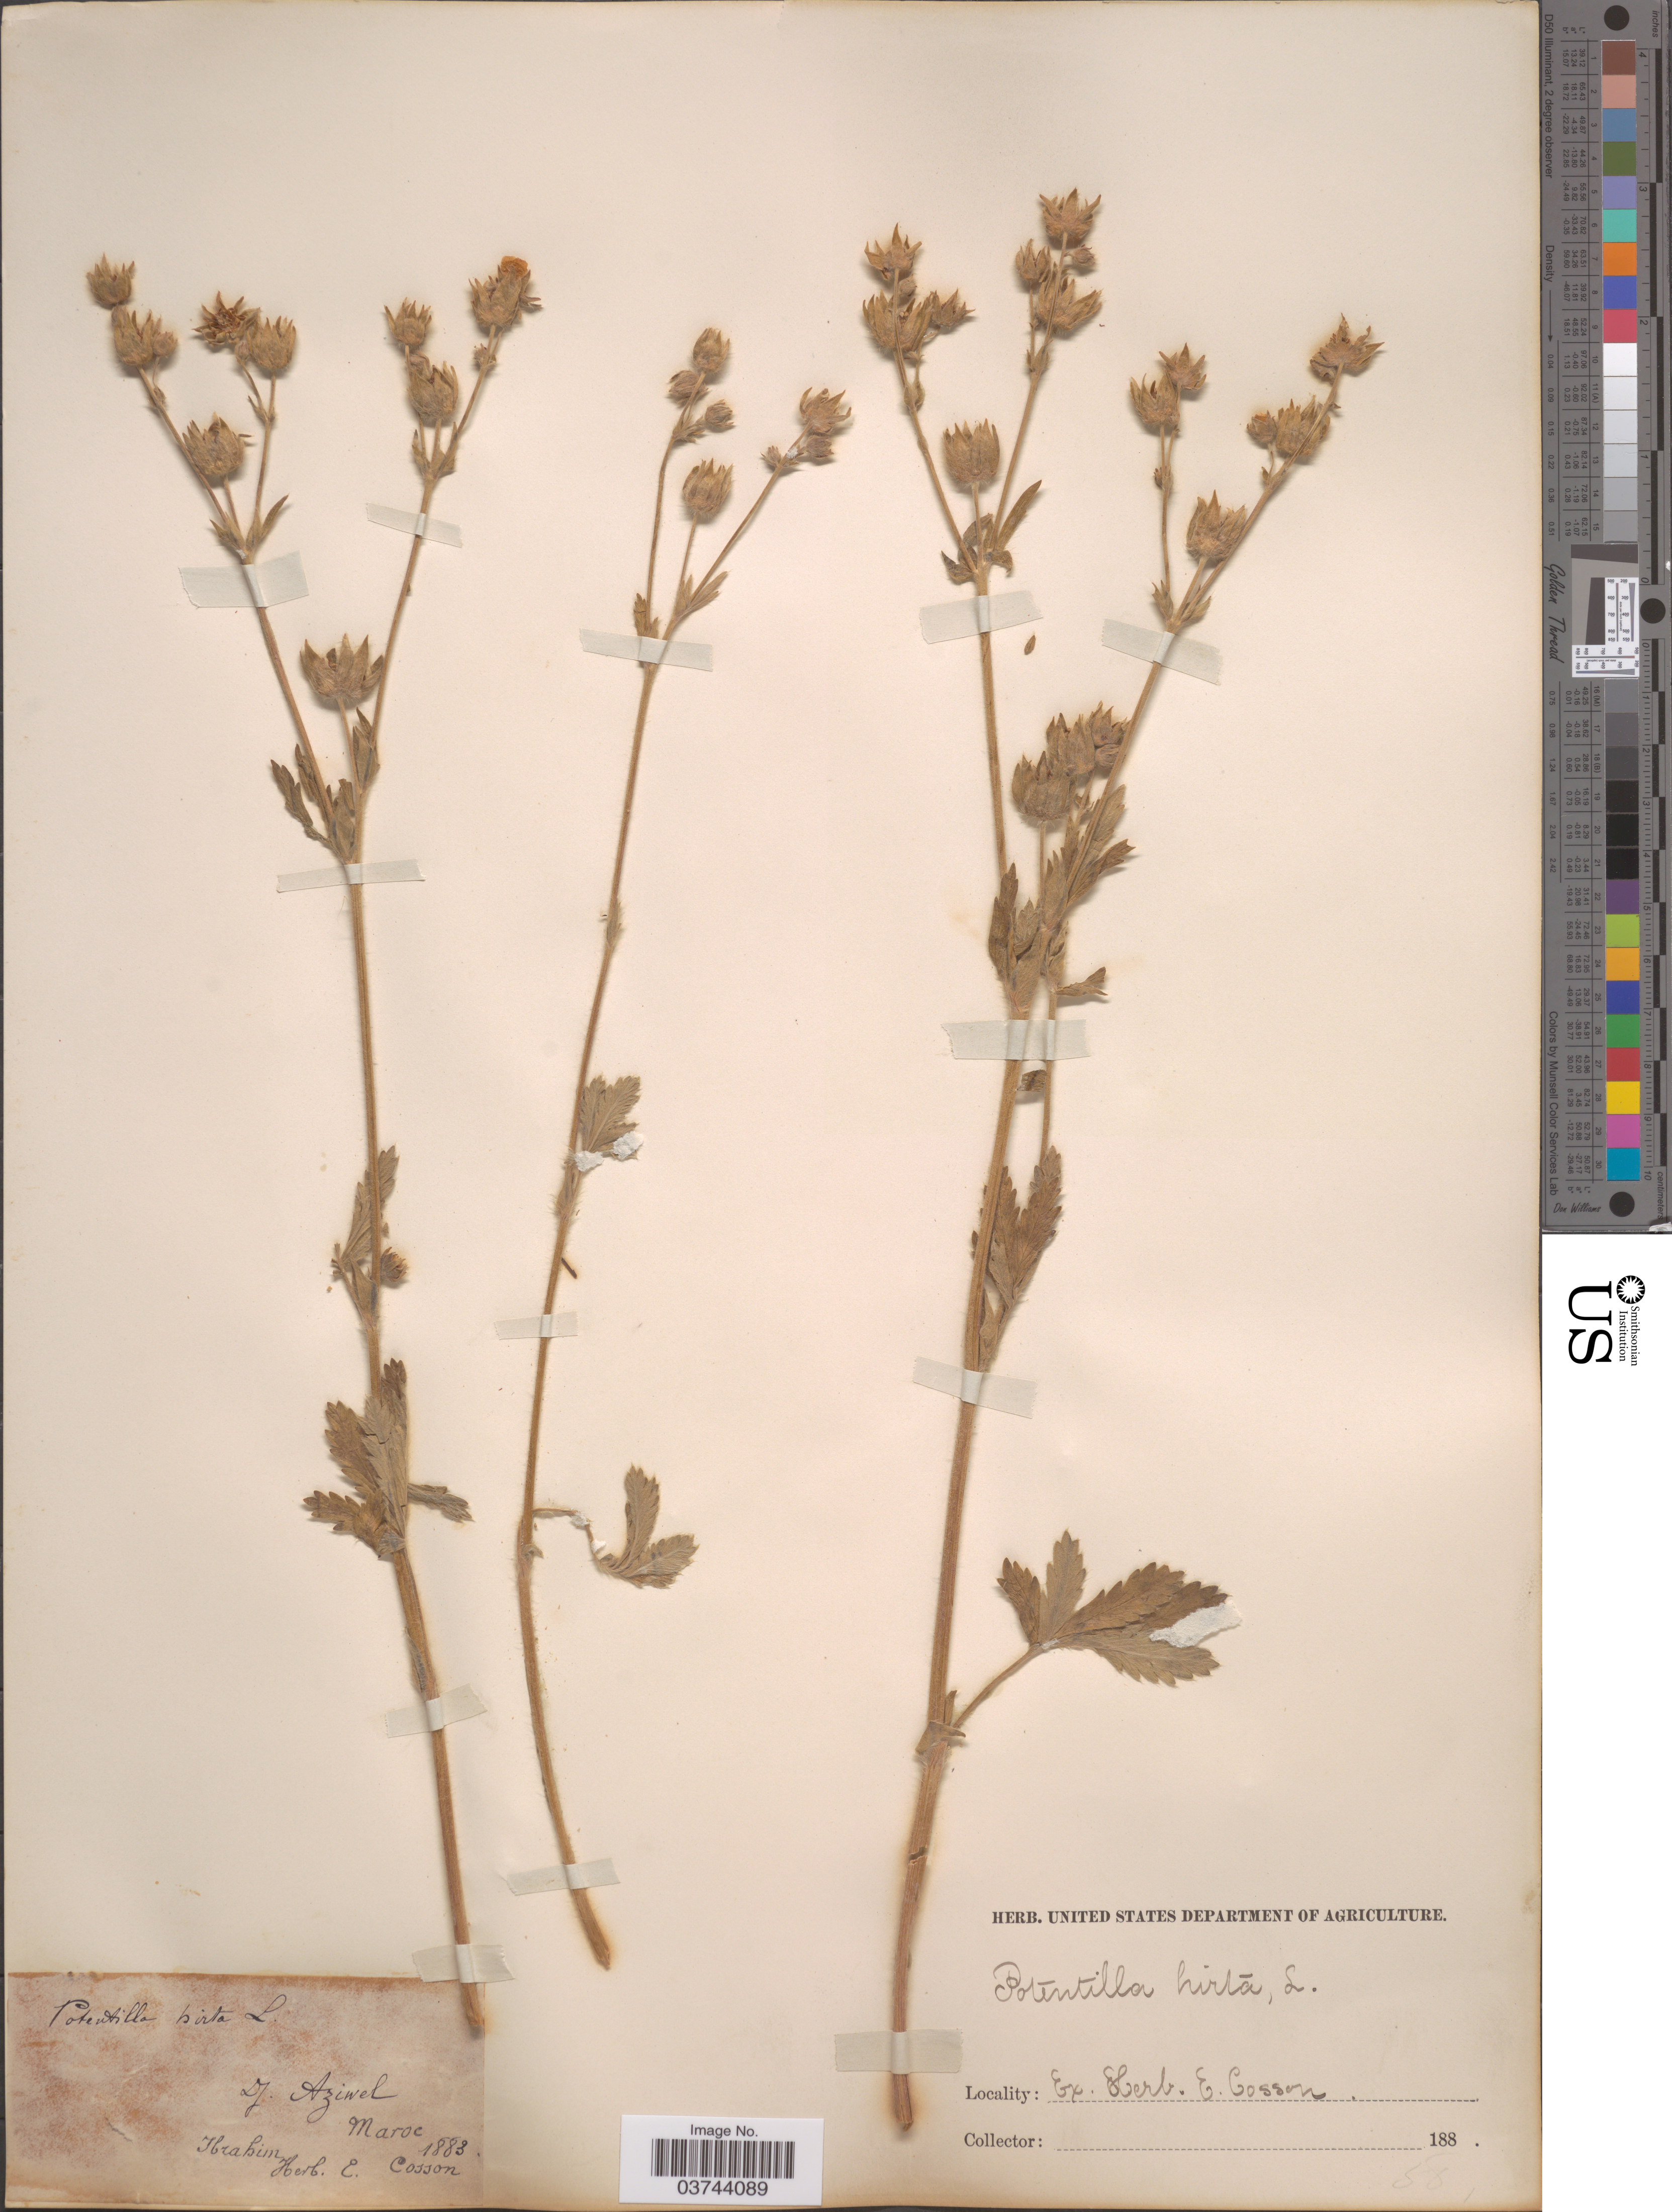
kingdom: Plantae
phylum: Tracheophyta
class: Magnoliopsida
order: Rosales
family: Rosaceae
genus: Potentilla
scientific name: Potentilla hirta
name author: L.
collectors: -. Ibrahim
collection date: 1883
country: Morocco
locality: Dj. Aziwel. Maroc.